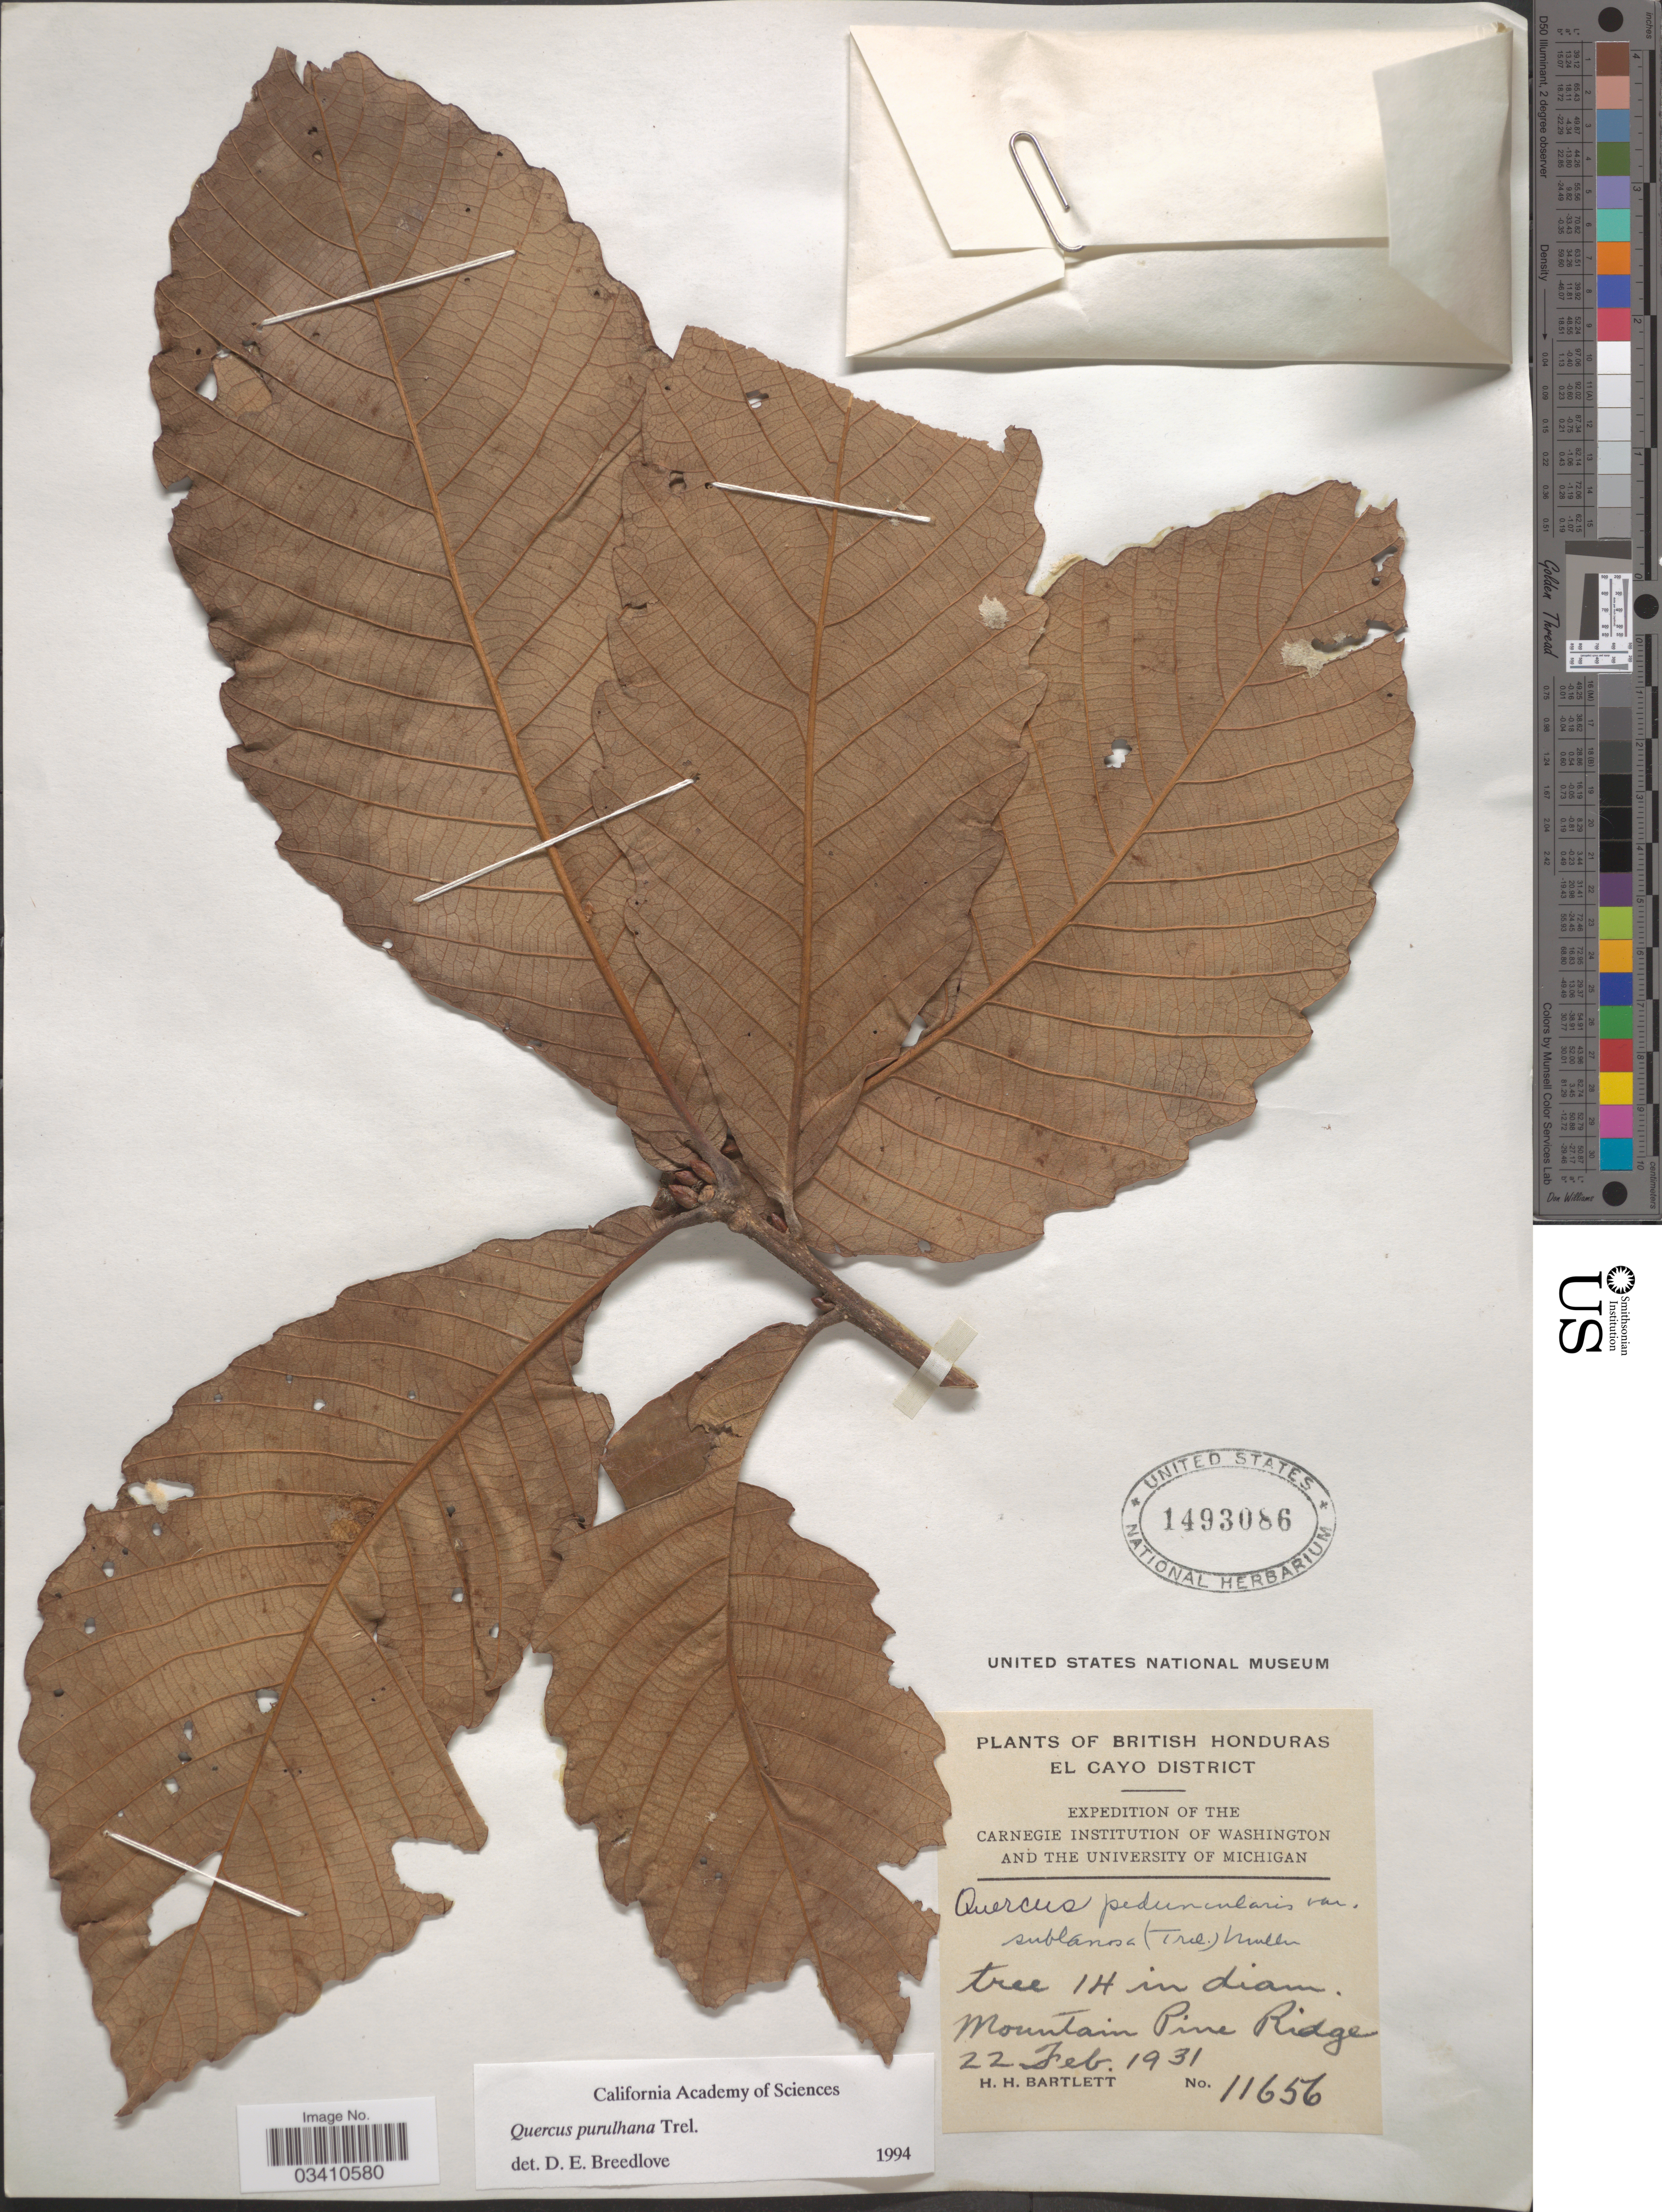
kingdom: Plantae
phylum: Tracheophyta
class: Magnoliopsida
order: Fagales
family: Fagaceae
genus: Quercus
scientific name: Quercus purulhana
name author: Trel.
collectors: H. H. Bartlett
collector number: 11656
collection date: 1931-02-22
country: Belize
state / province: Cayo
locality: British Honduras. El Cayo District. Mountain Pine Ridge.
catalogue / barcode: US 1493086